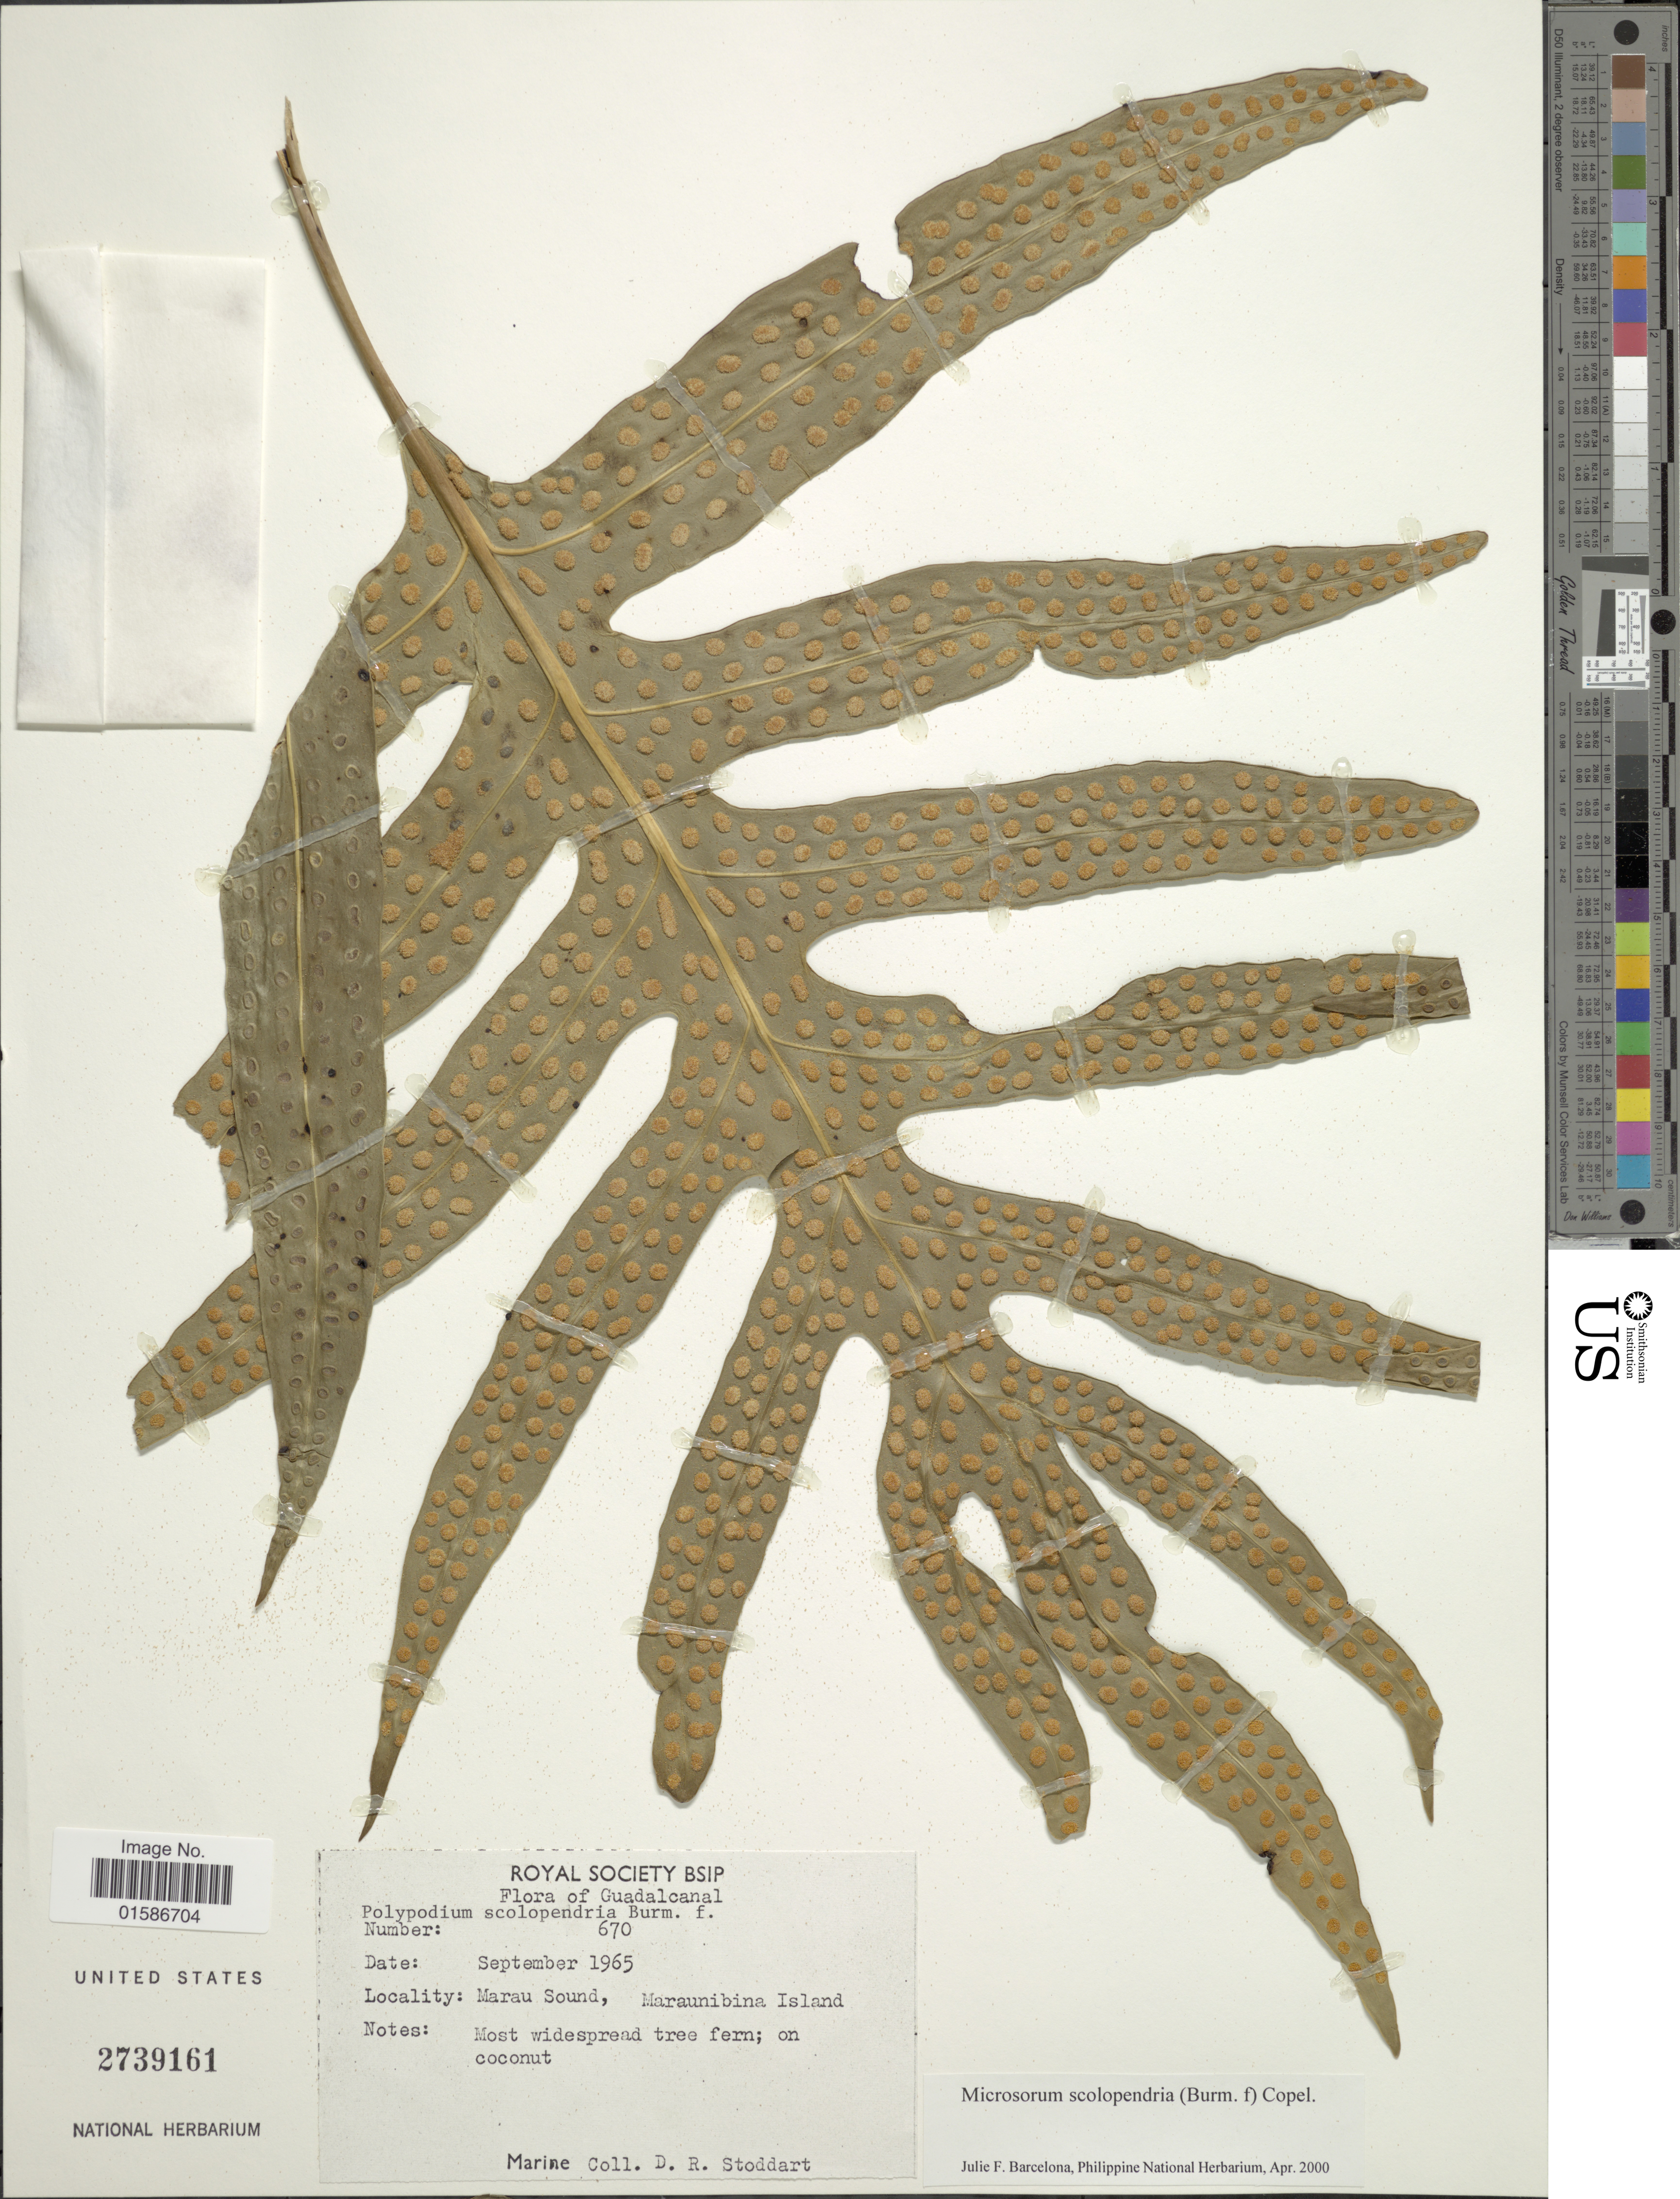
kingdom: Plantae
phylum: Tracheophyta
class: Polypodiopsida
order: Polypodiales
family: Polypodiaceae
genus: Microsorum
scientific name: Microsorum scolopendria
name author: (Burm. f.) Copel.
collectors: D. R. Stoddart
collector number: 670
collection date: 1965-09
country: Solomon Islands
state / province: Solomon Islands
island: Guadalcanal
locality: Guadalcanal, Marau Sound, Maraunibina Island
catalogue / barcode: US 2739161